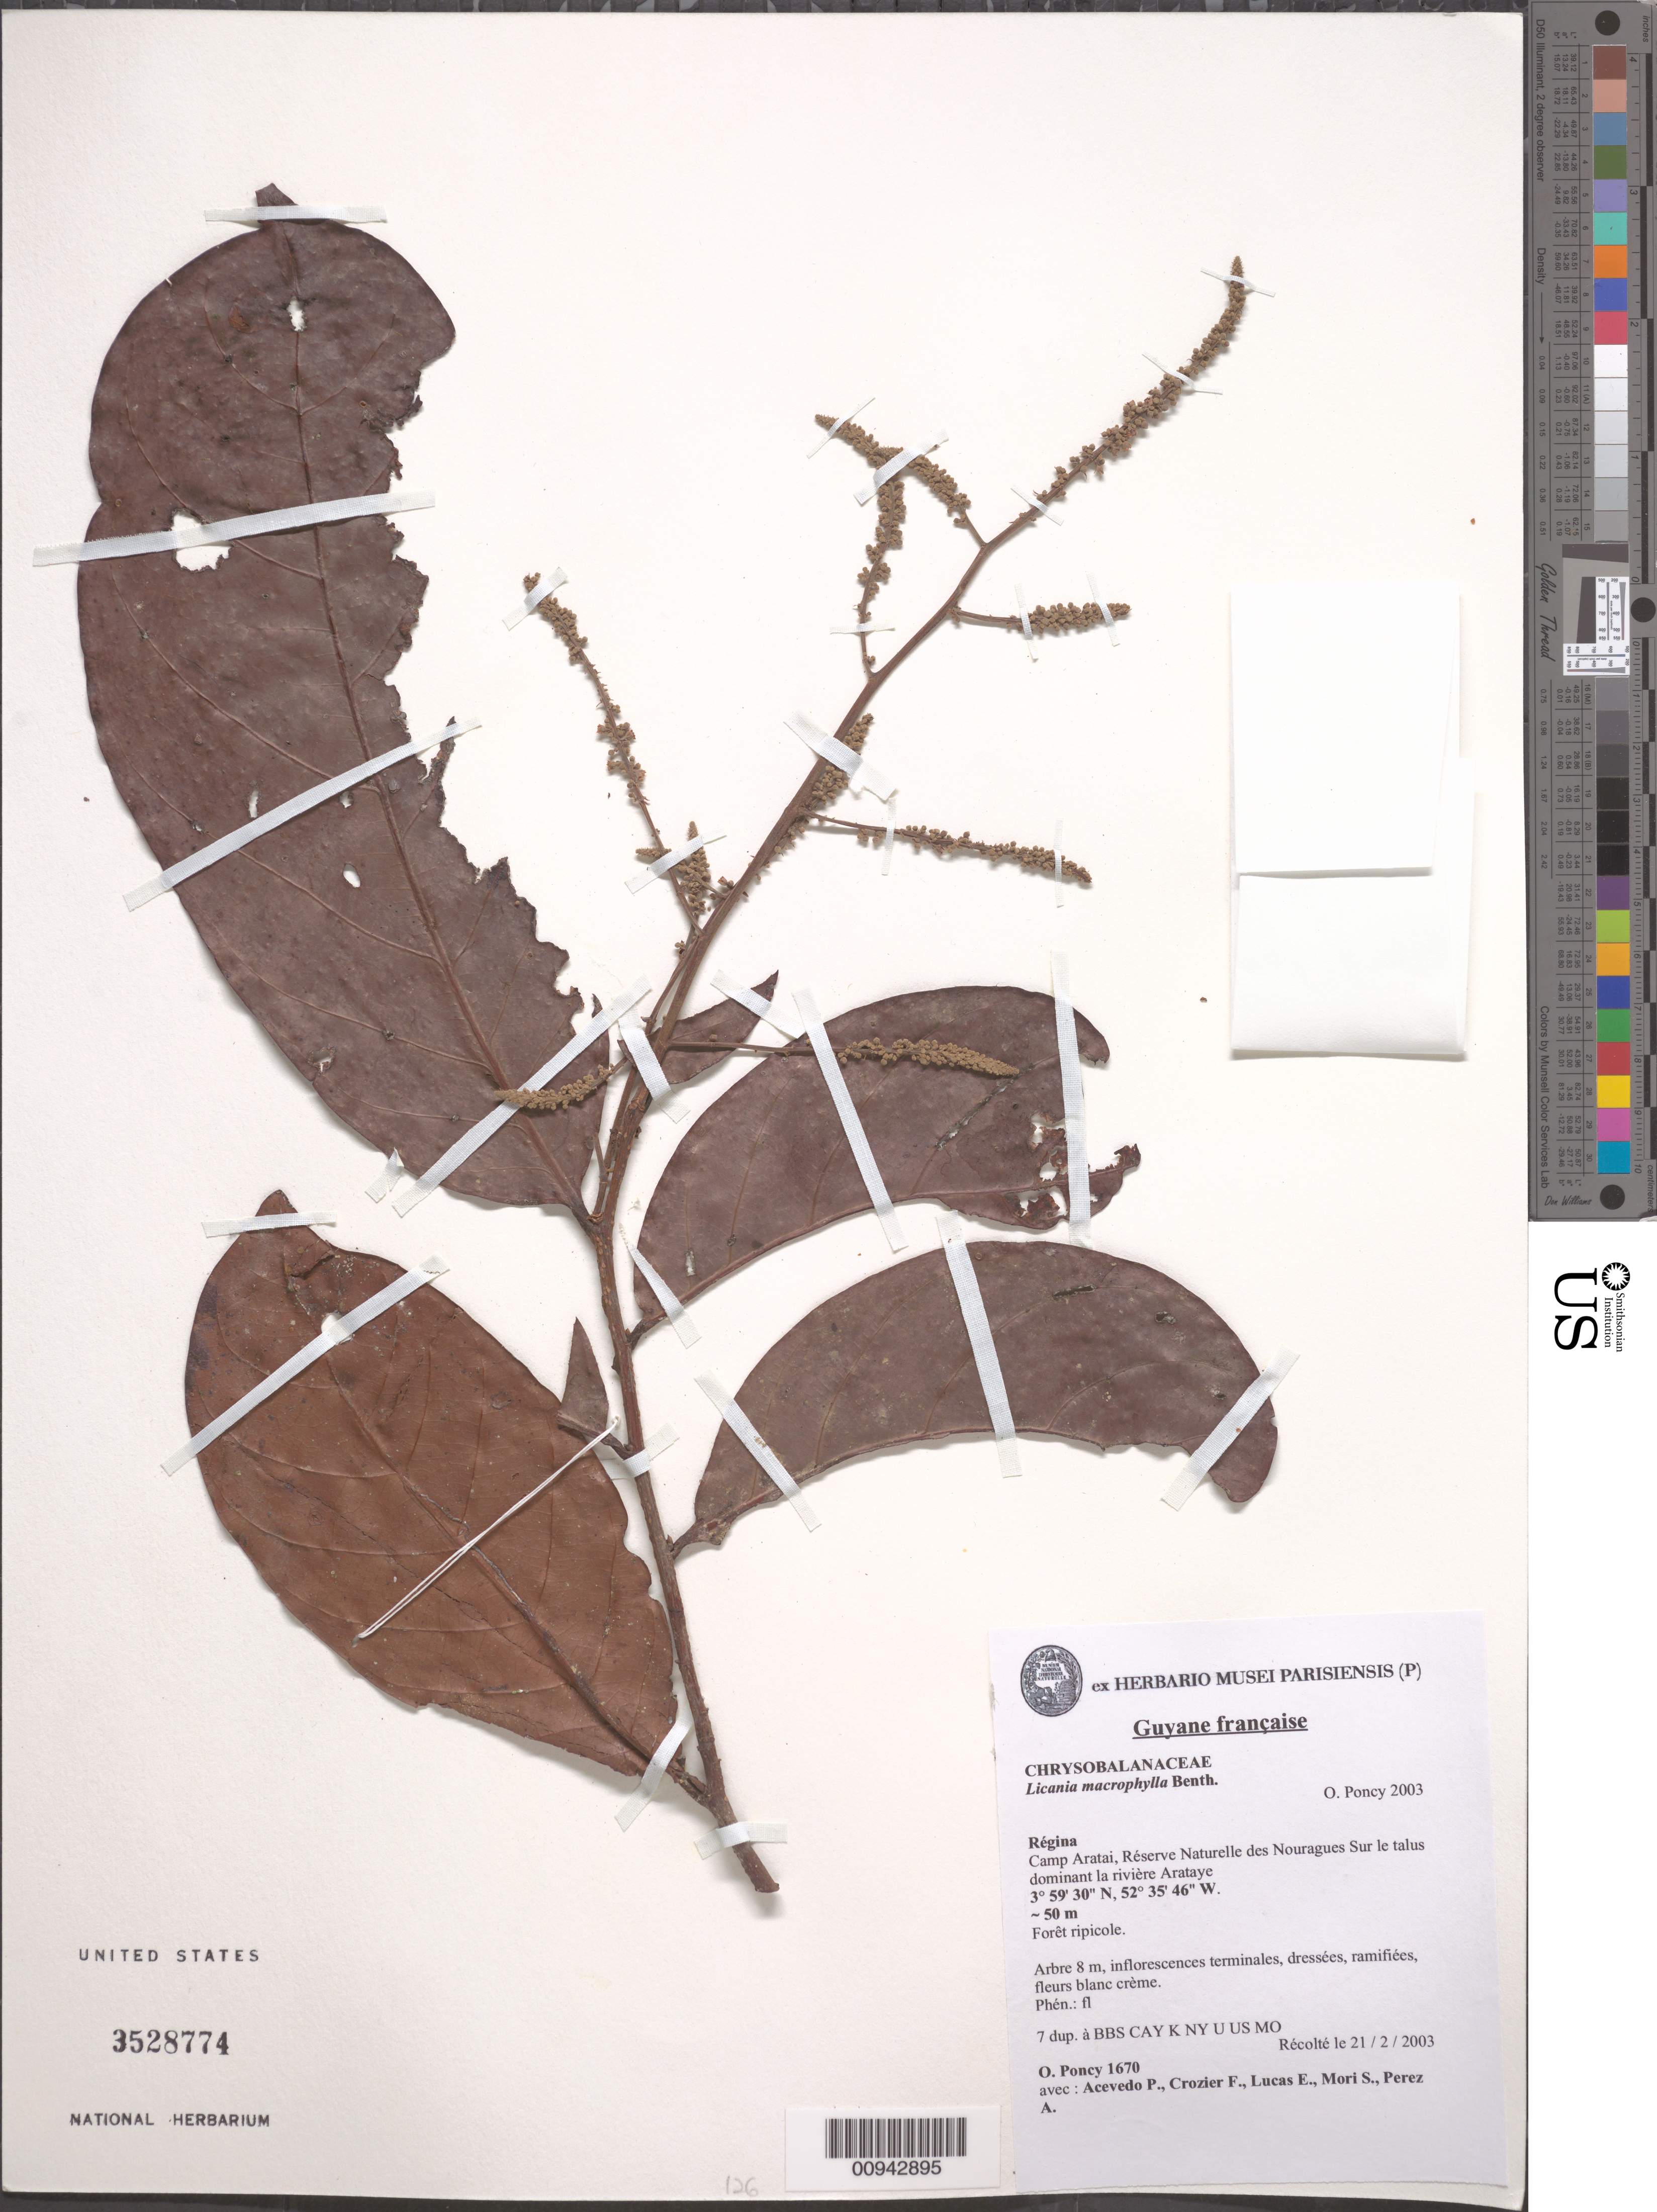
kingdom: Plantae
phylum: Tracheophyta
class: Magnoliopsida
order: Malpighiales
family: Chrysobalanaceae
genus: Hymenopus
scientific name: Hymenopus macrophyllus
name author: (Benth.) Sothers & Prance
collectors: O. Poncy, P. Acevedo-Rodr., S. Mori, A. Perez, F. Crozier & E. Lucas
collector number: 1670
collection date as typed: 21-Feb-03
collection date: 2003-02-21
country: French Guiana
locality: Régina. Camp Arataï, Réserve Naturelle des Nouragues Sur le talus dominant la riviere Arataye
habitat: Foret ripicole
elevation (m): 50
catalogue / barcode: US 3528774